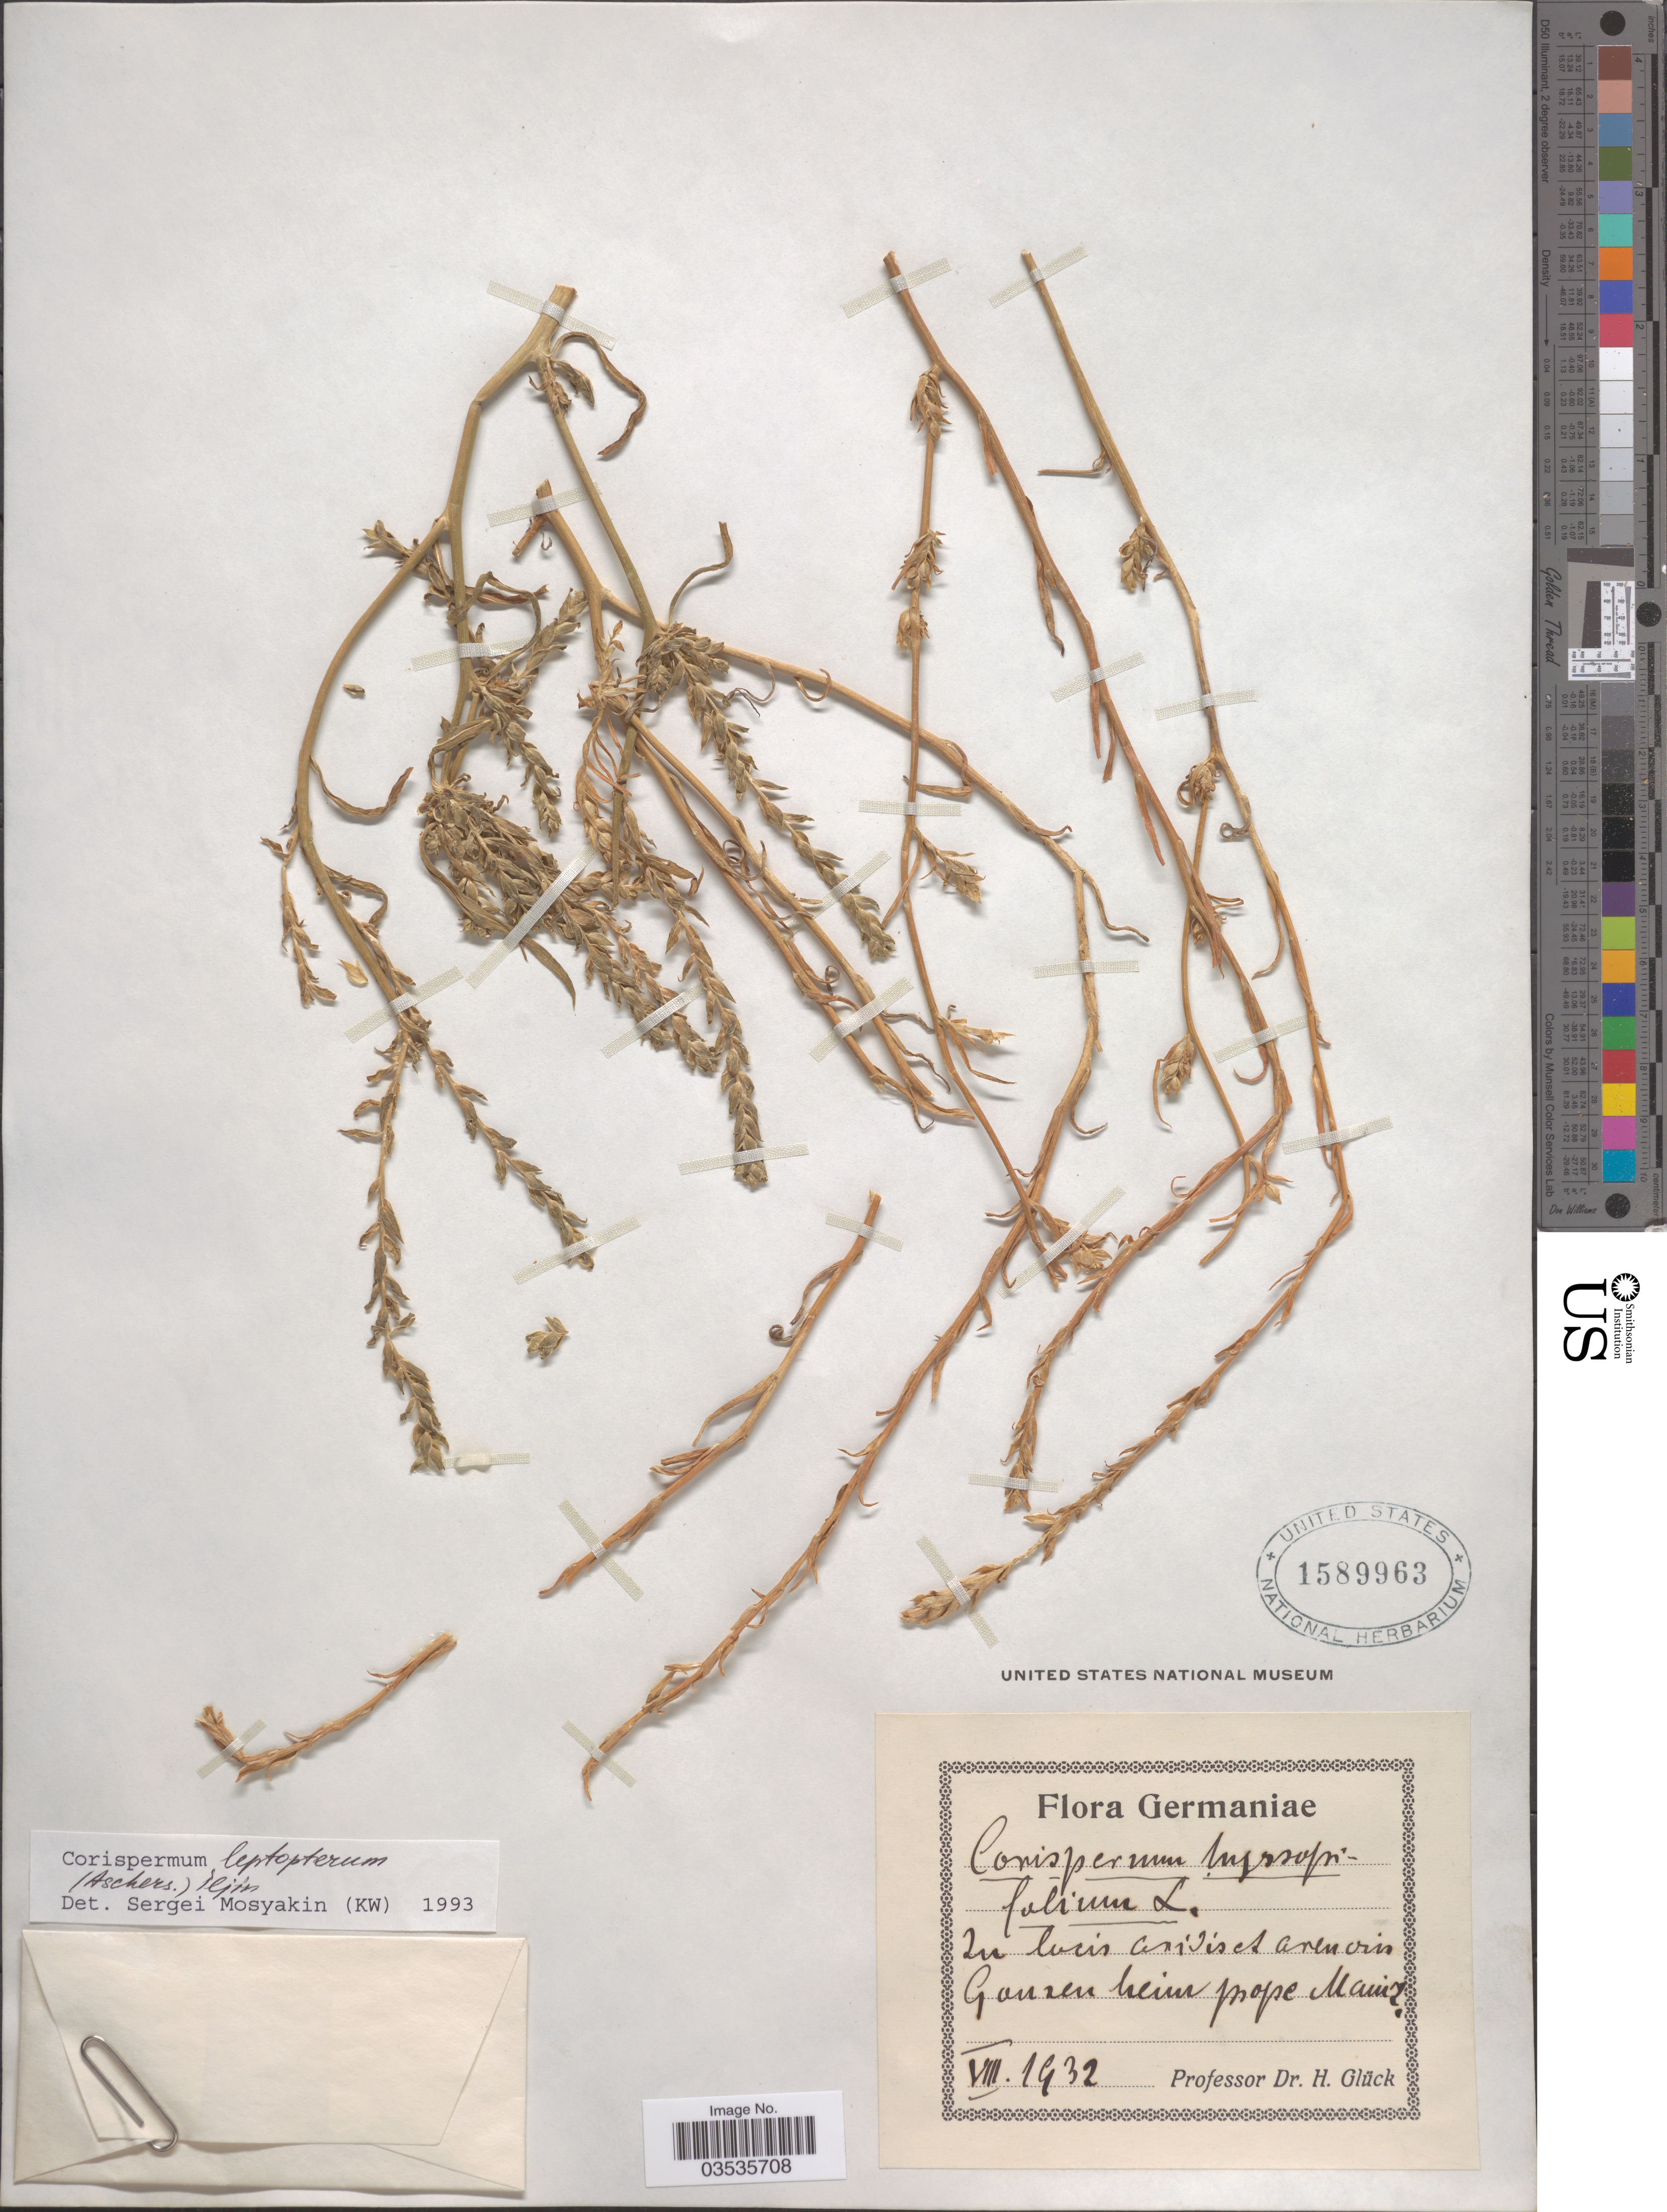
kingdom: Plantae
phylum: Tracheophyta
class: Magnoliopsida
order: Caryophyllales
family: Amaranthaceae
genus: Corispermum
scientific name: Corispermum leptopterum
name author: (Asch.) Iljin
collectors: H. Glück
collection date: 1932-08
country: Germany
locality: Gonsenheim prope Mainz.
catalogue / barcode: US 1589963